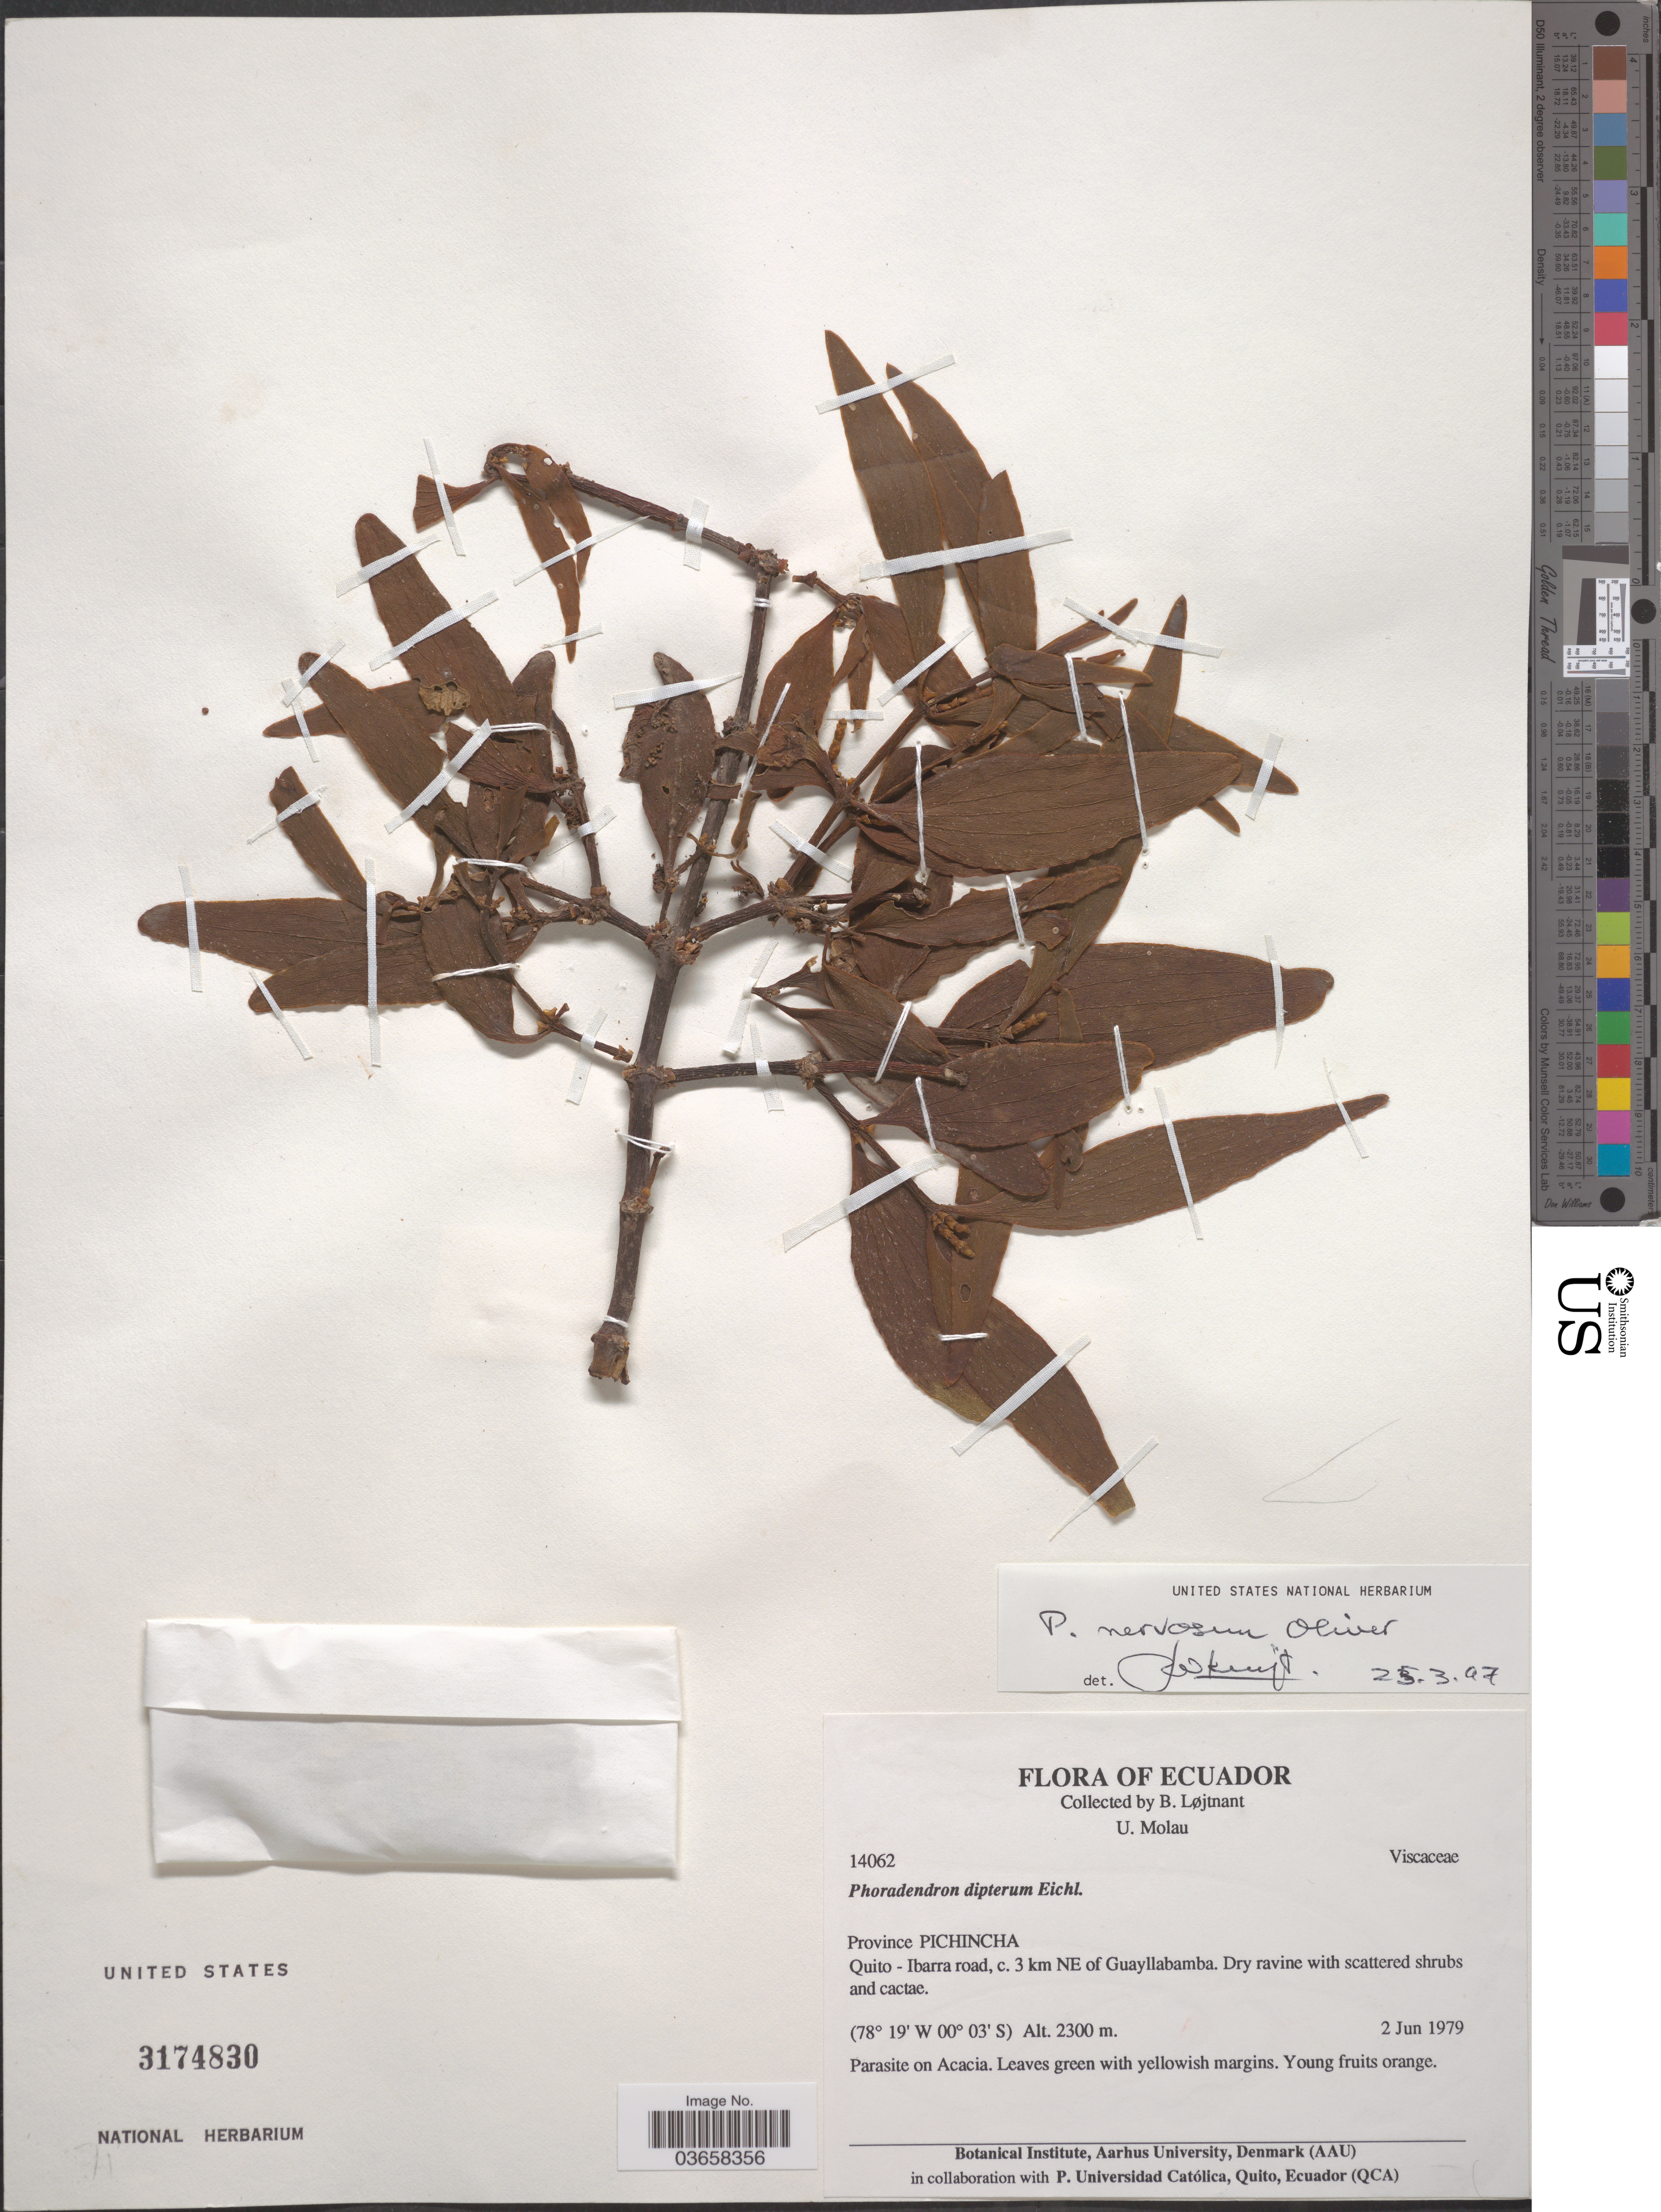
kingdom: Plantae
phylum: Tracheophyta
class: Magnoliopsida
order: Santalales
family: Viscaceae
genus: Phoradendron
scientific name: Phoradendron nervosum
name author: Oliv.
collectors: B. Löjtnant & U. Molau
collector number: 14062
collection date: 1979-06-02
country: Ecuador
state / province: Pichincha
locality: Quito-Ibarra road, c. 3 km NE of Guayllabamba.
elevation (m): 2300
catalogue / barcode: US 3174830